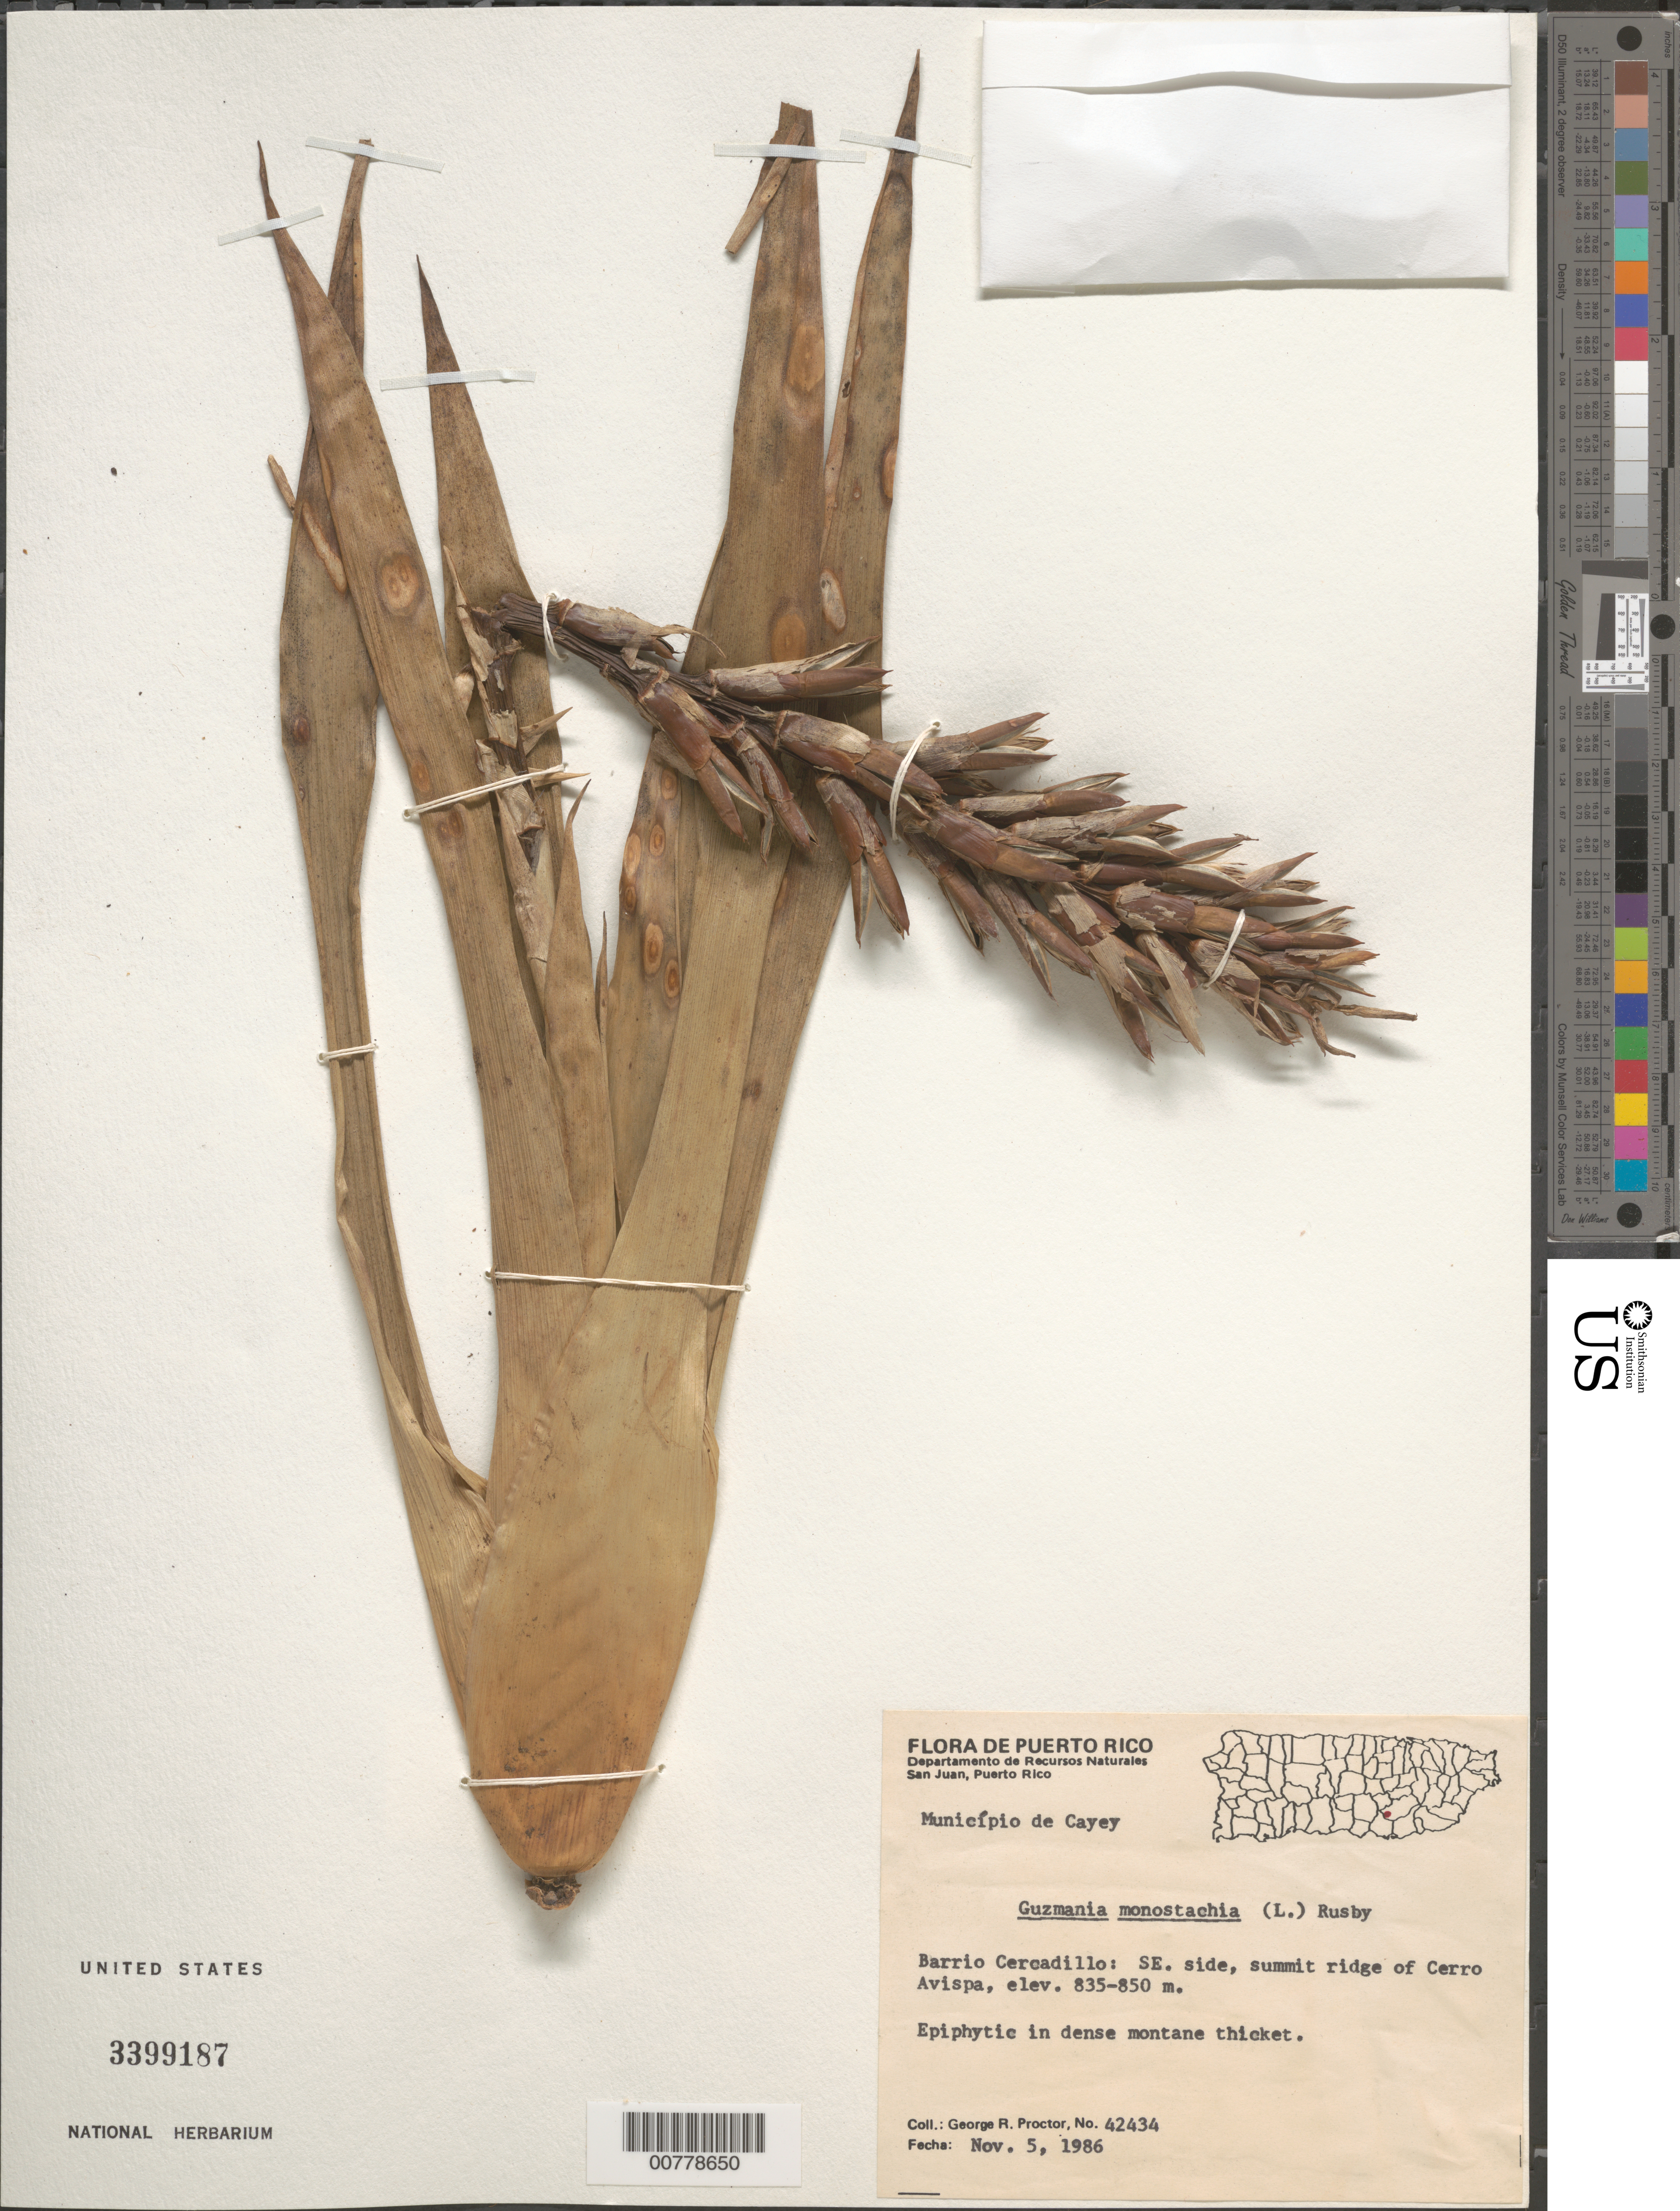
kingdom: Plantae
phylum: Tracheophyta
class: Liliopsida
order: Poales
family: Bromeliaceae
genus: Guzmania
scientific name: Guzmania monostachia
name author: (L.) Rusby ex Mez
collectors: G. R. Proctor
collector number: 42434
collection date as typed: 05 Nov 1986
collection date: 1986-11-05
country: Puerto Rico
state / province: Cayey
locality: Barrio Cercadillo, SE side, summit ridge of Cerro Avispa.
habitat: Epiphytic in dense montane thicket.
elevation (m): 835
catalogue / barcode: US 3399187